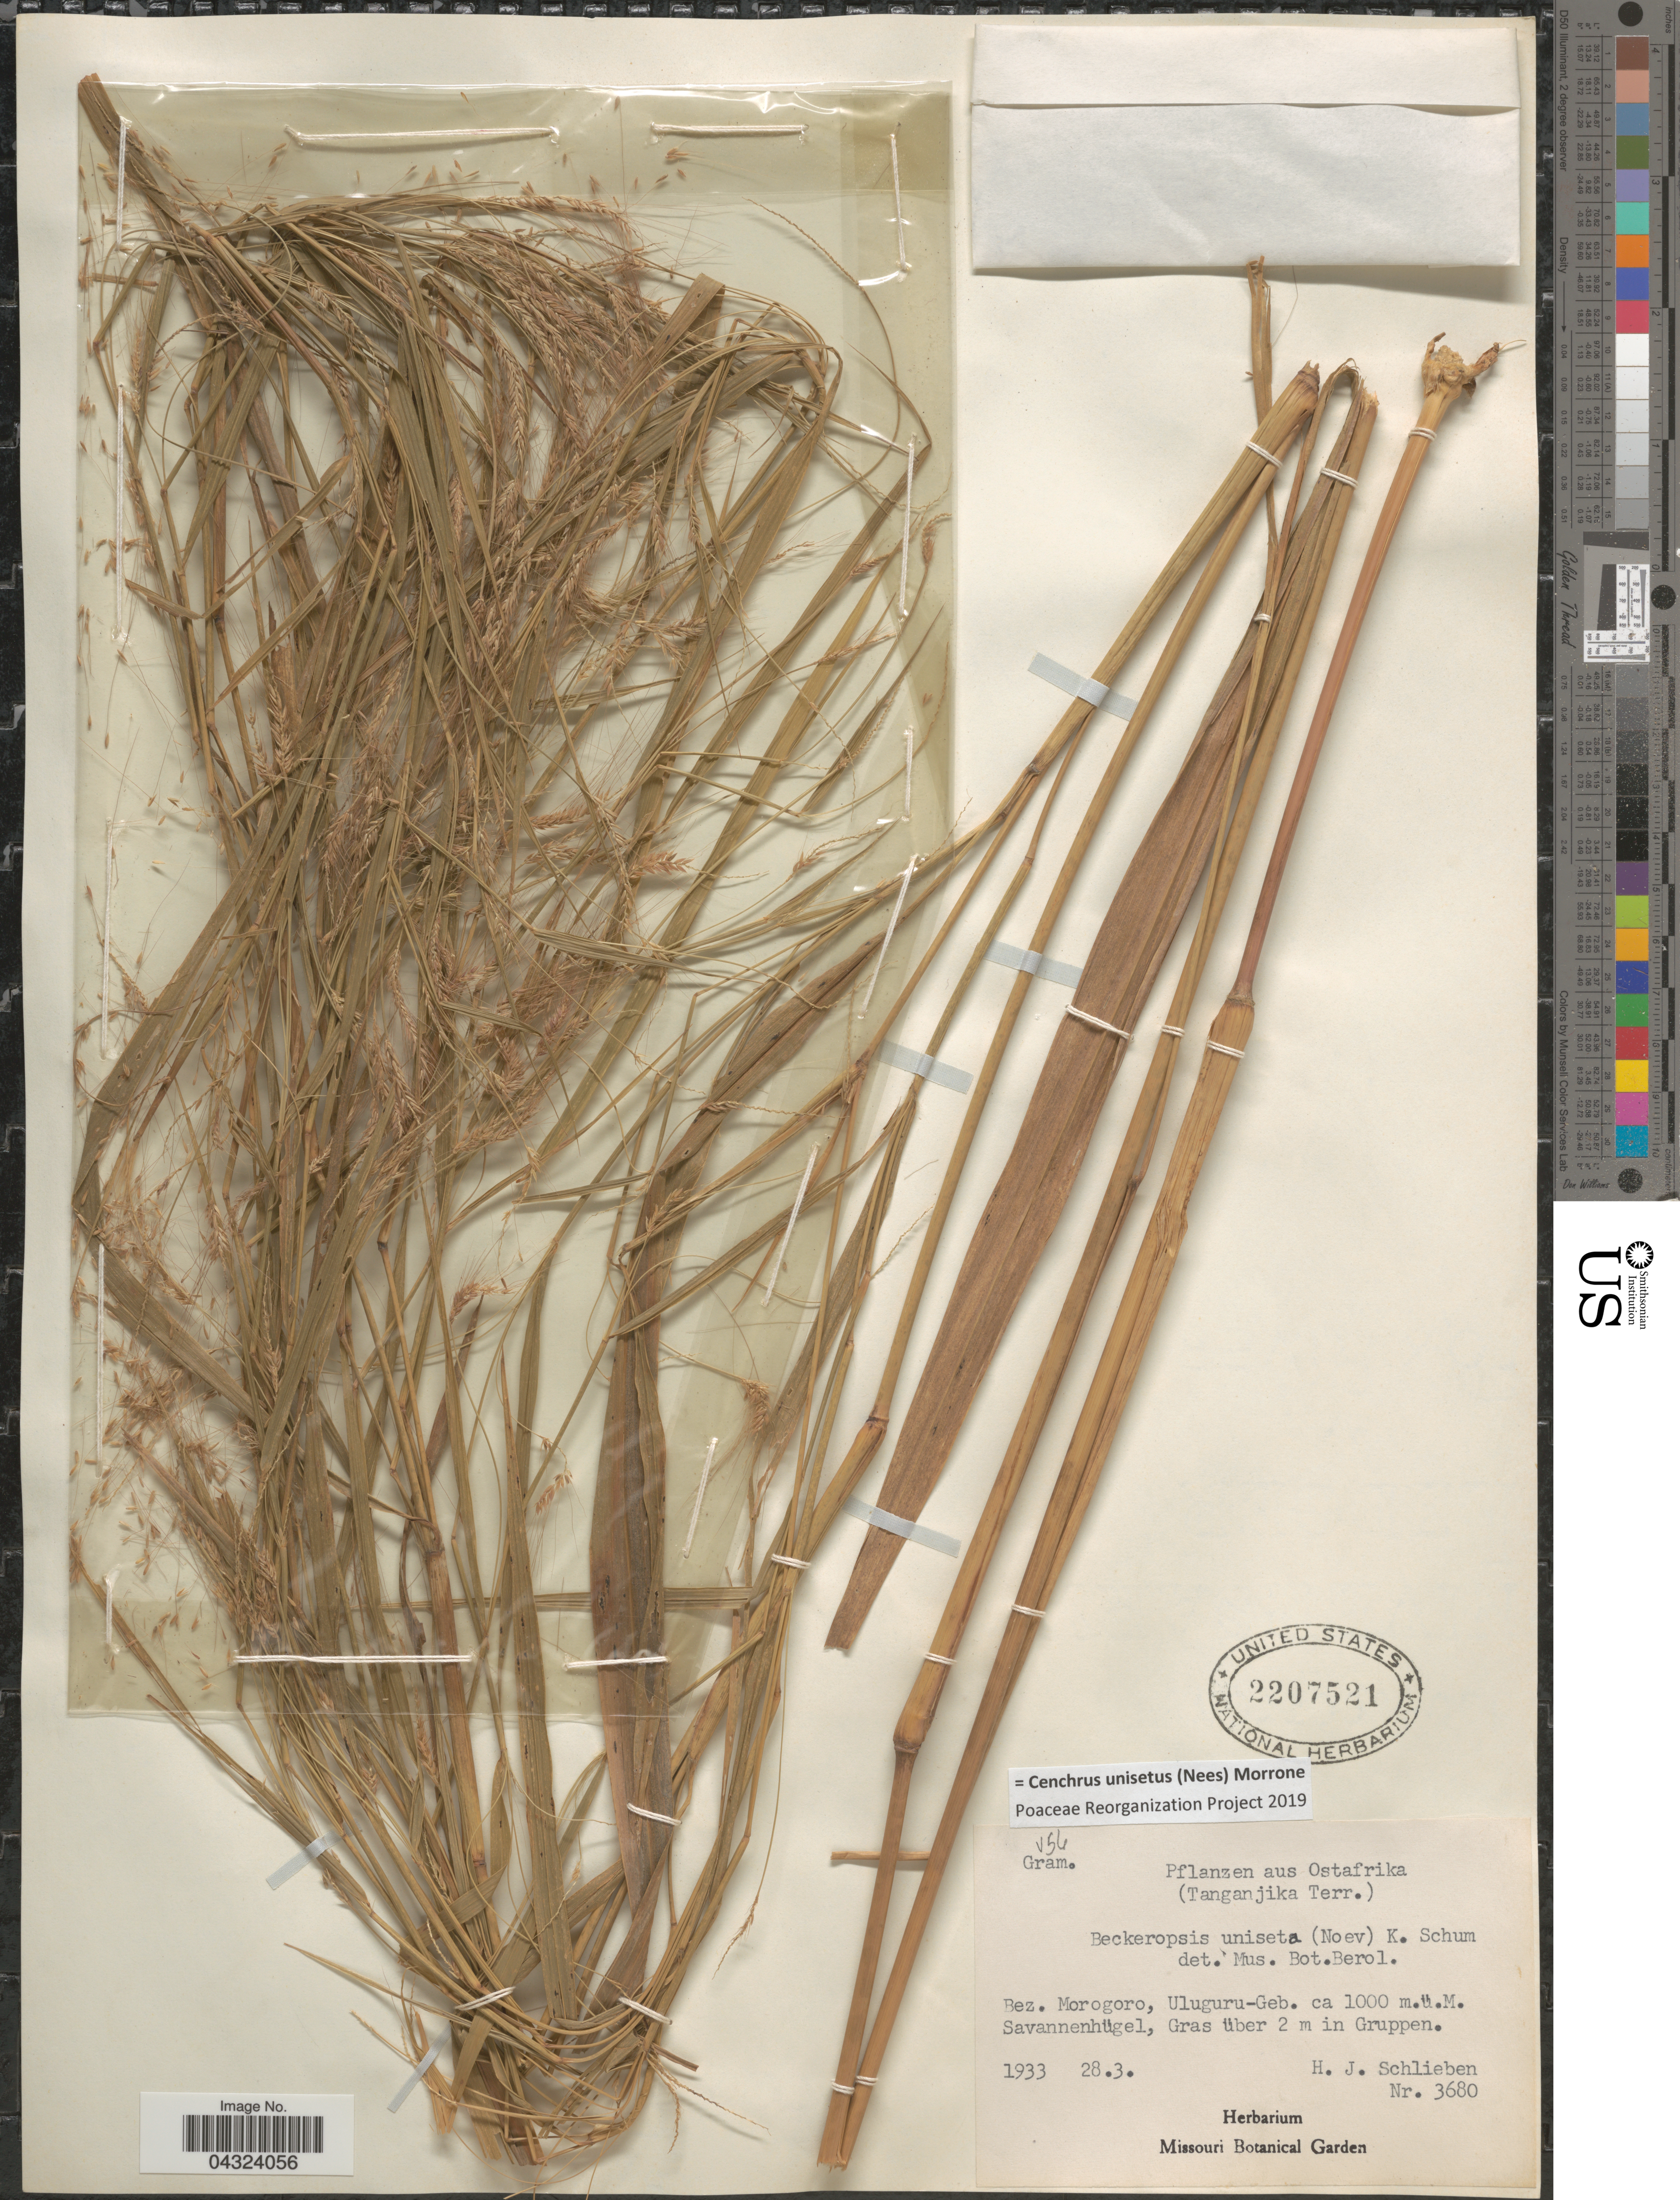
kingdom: Plantae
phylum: Tracheophyta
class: Liliopsida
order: Poales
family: Poaceae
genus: Cenchrus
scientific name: Cenchrus unisetus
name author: (Nees) Morrone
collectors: H. J. Schlieben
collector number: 3680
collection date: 1933-03-28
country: Tanzania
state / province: Morogoro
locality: Ostafrika. (Tanganjika Terr.). Bez. Morogoro, Uluguru-Geb.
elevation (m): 1000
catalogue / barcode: US 2207521